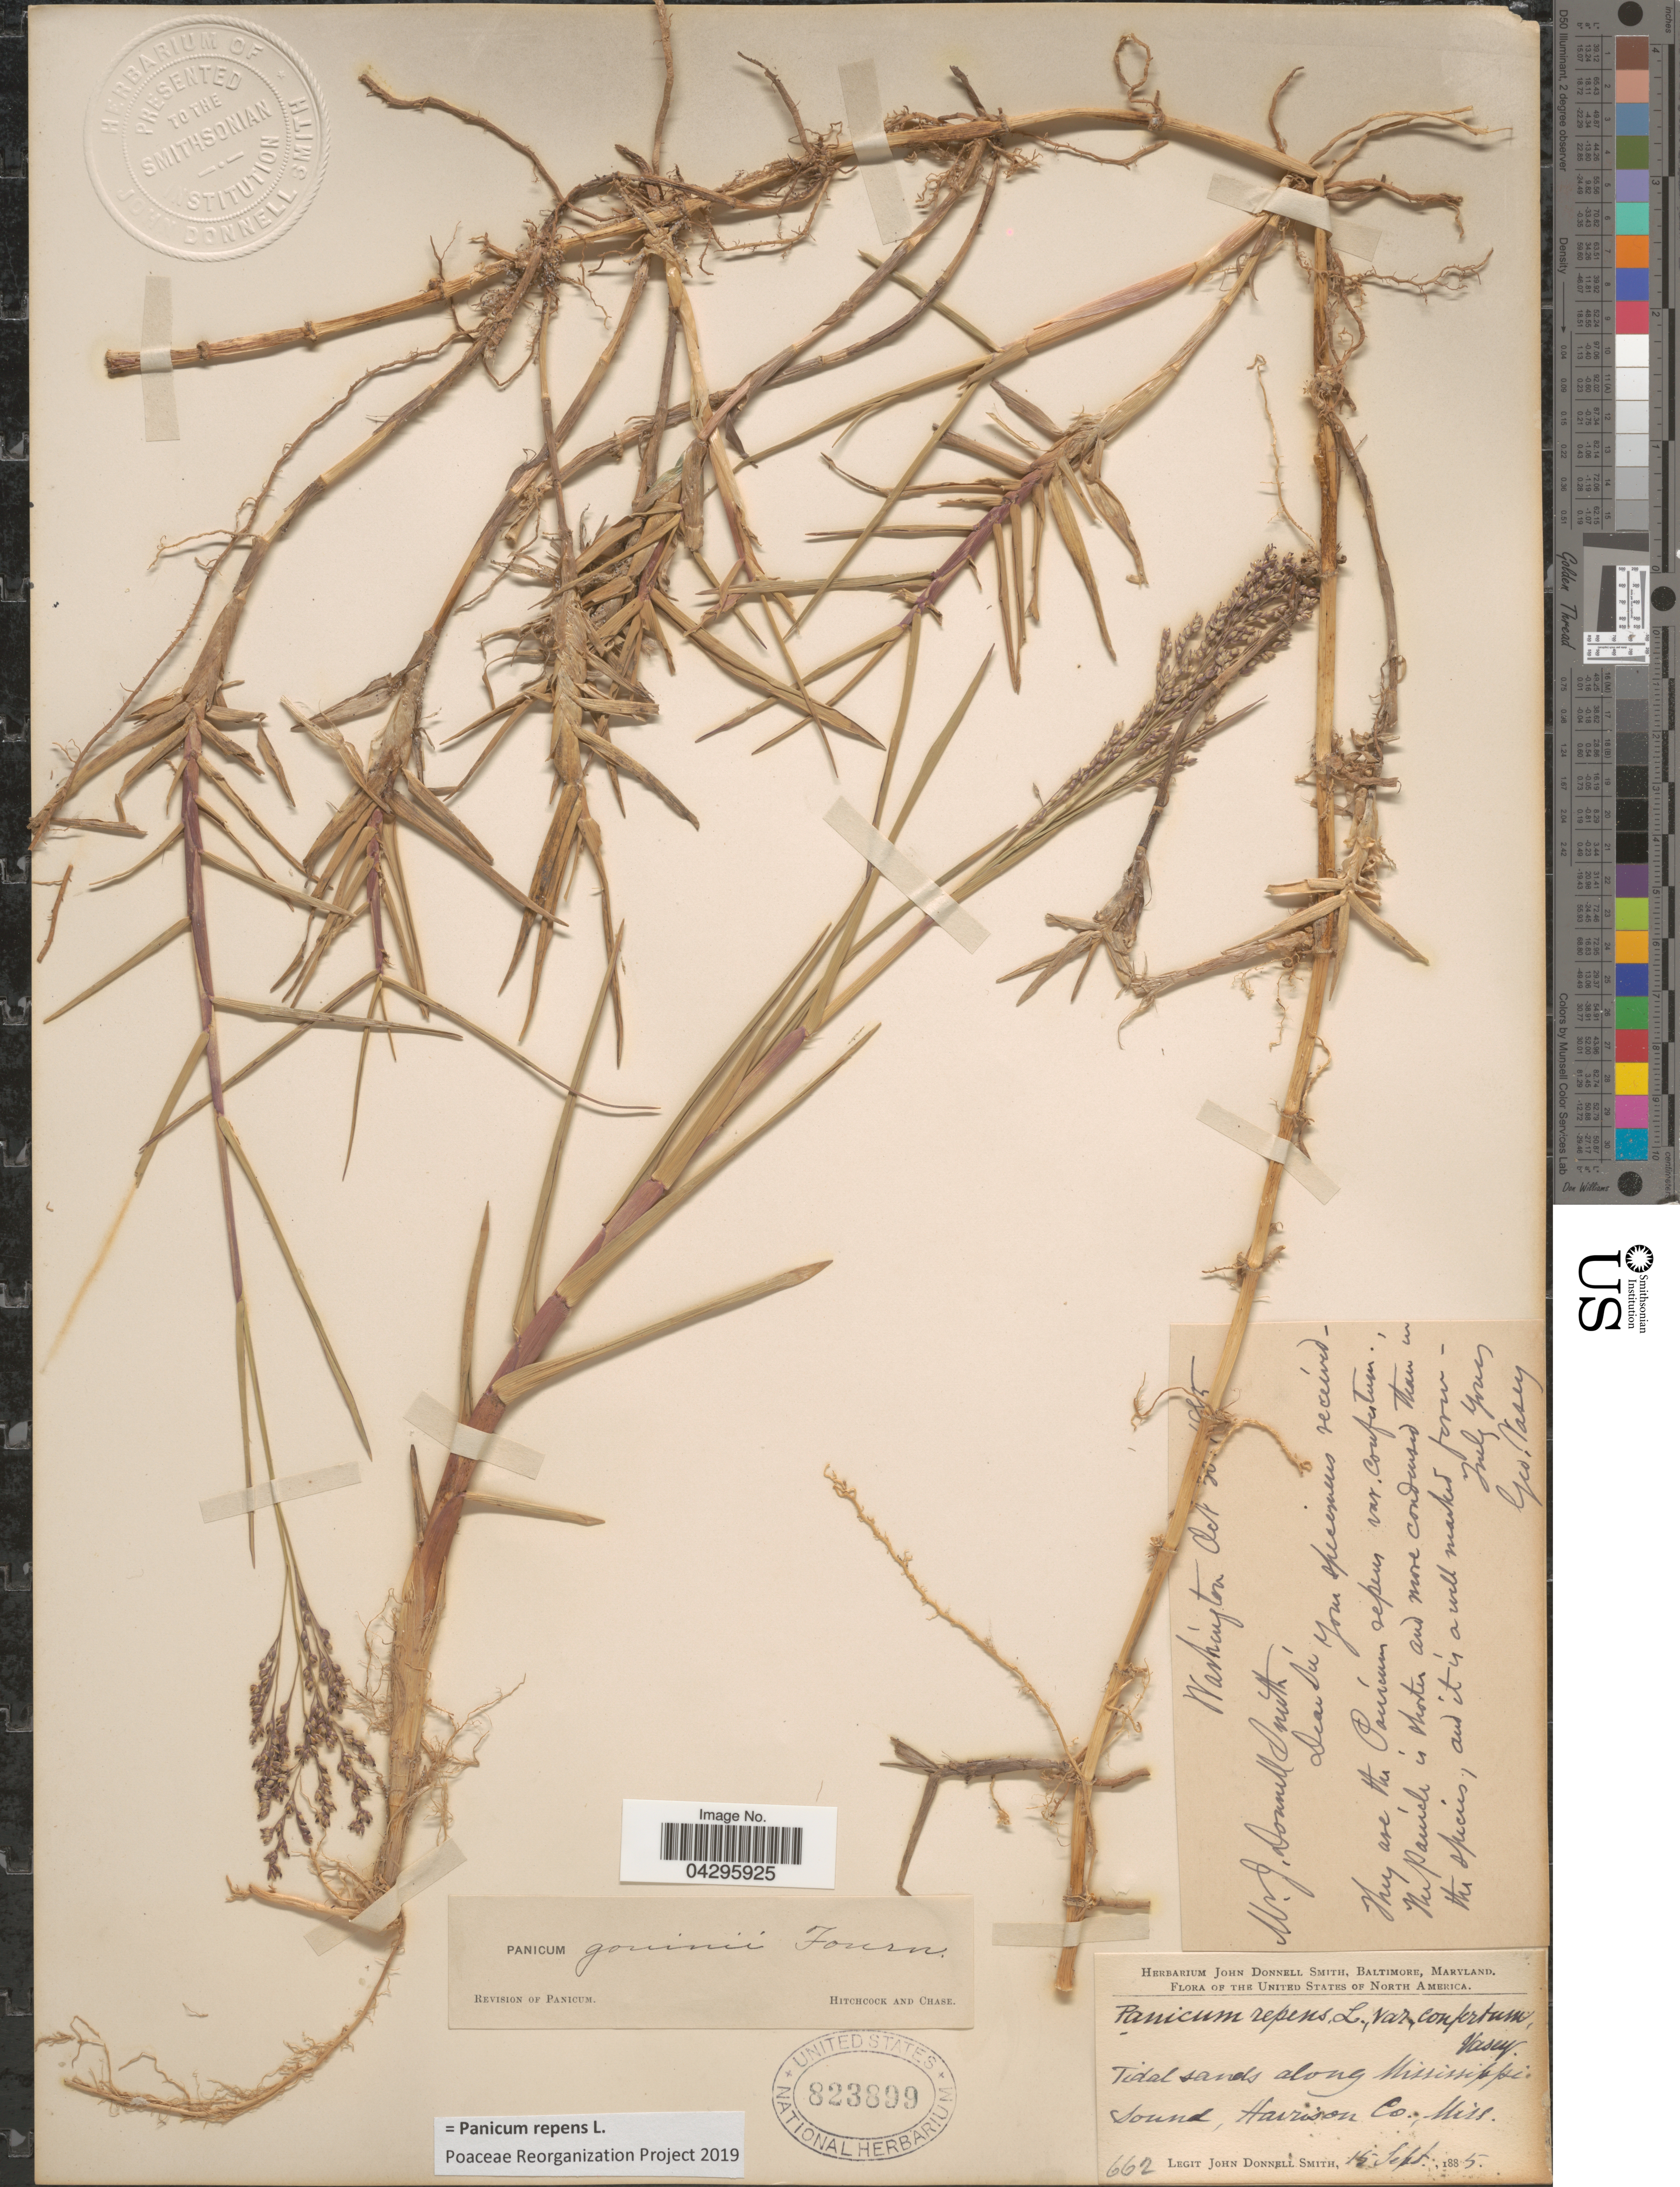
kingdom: Plantae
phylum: Tracheophyta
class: Liliopsida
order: Poales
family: Poaceae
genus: Panicum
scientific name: Panicum repens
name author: L.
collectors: J. Donnell Smith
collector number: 662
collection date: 1885-09-15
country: United States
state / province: Mississippi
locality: United States of North America. Tidal sands along Mississippi Sound, Harrison Co.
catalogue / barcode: US 823899